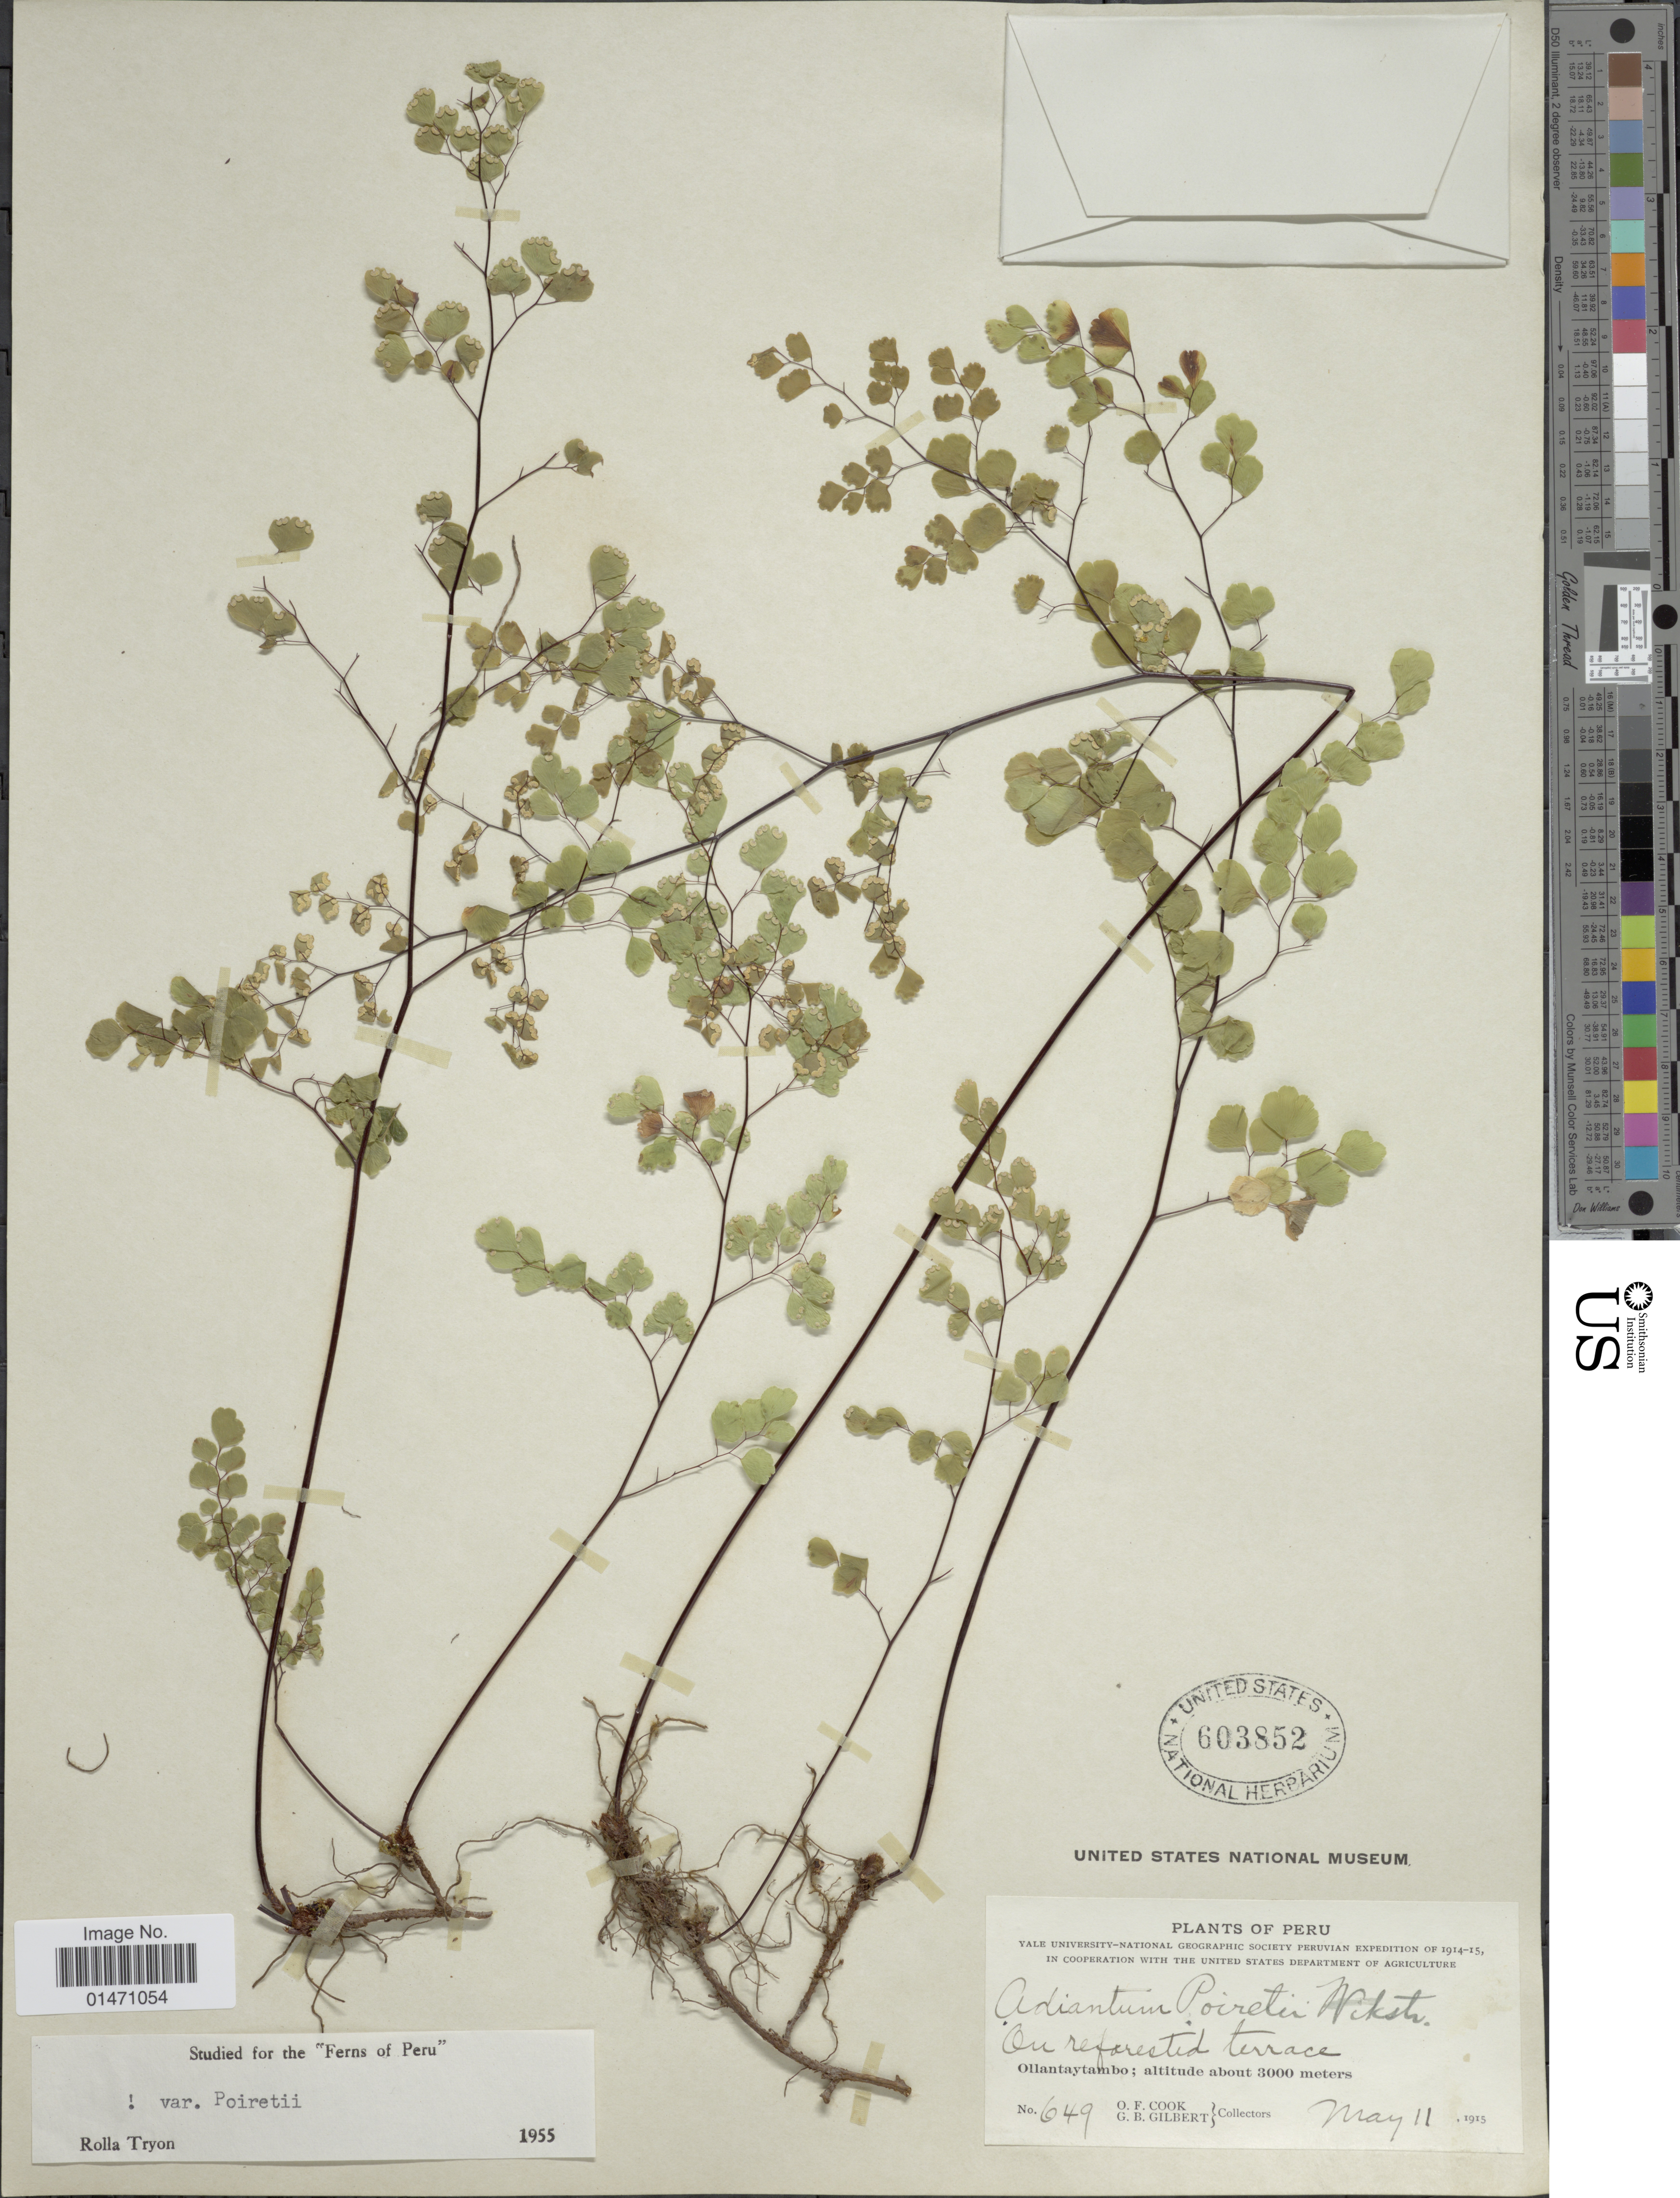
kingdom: Plantae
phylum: Tracheophyta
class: Polypodiopsida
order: Polypodiales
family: Pteridaceae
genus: Adiantum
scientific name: Adiantum poiretii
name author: Wikstr.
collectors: O. F. Cook & G. B. Gilbert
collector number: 649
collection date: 1915-05-11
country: Peru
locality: Plants of Peru, Ollantaytambo, on reforested terrace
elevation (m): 3000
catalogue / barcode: US 603852